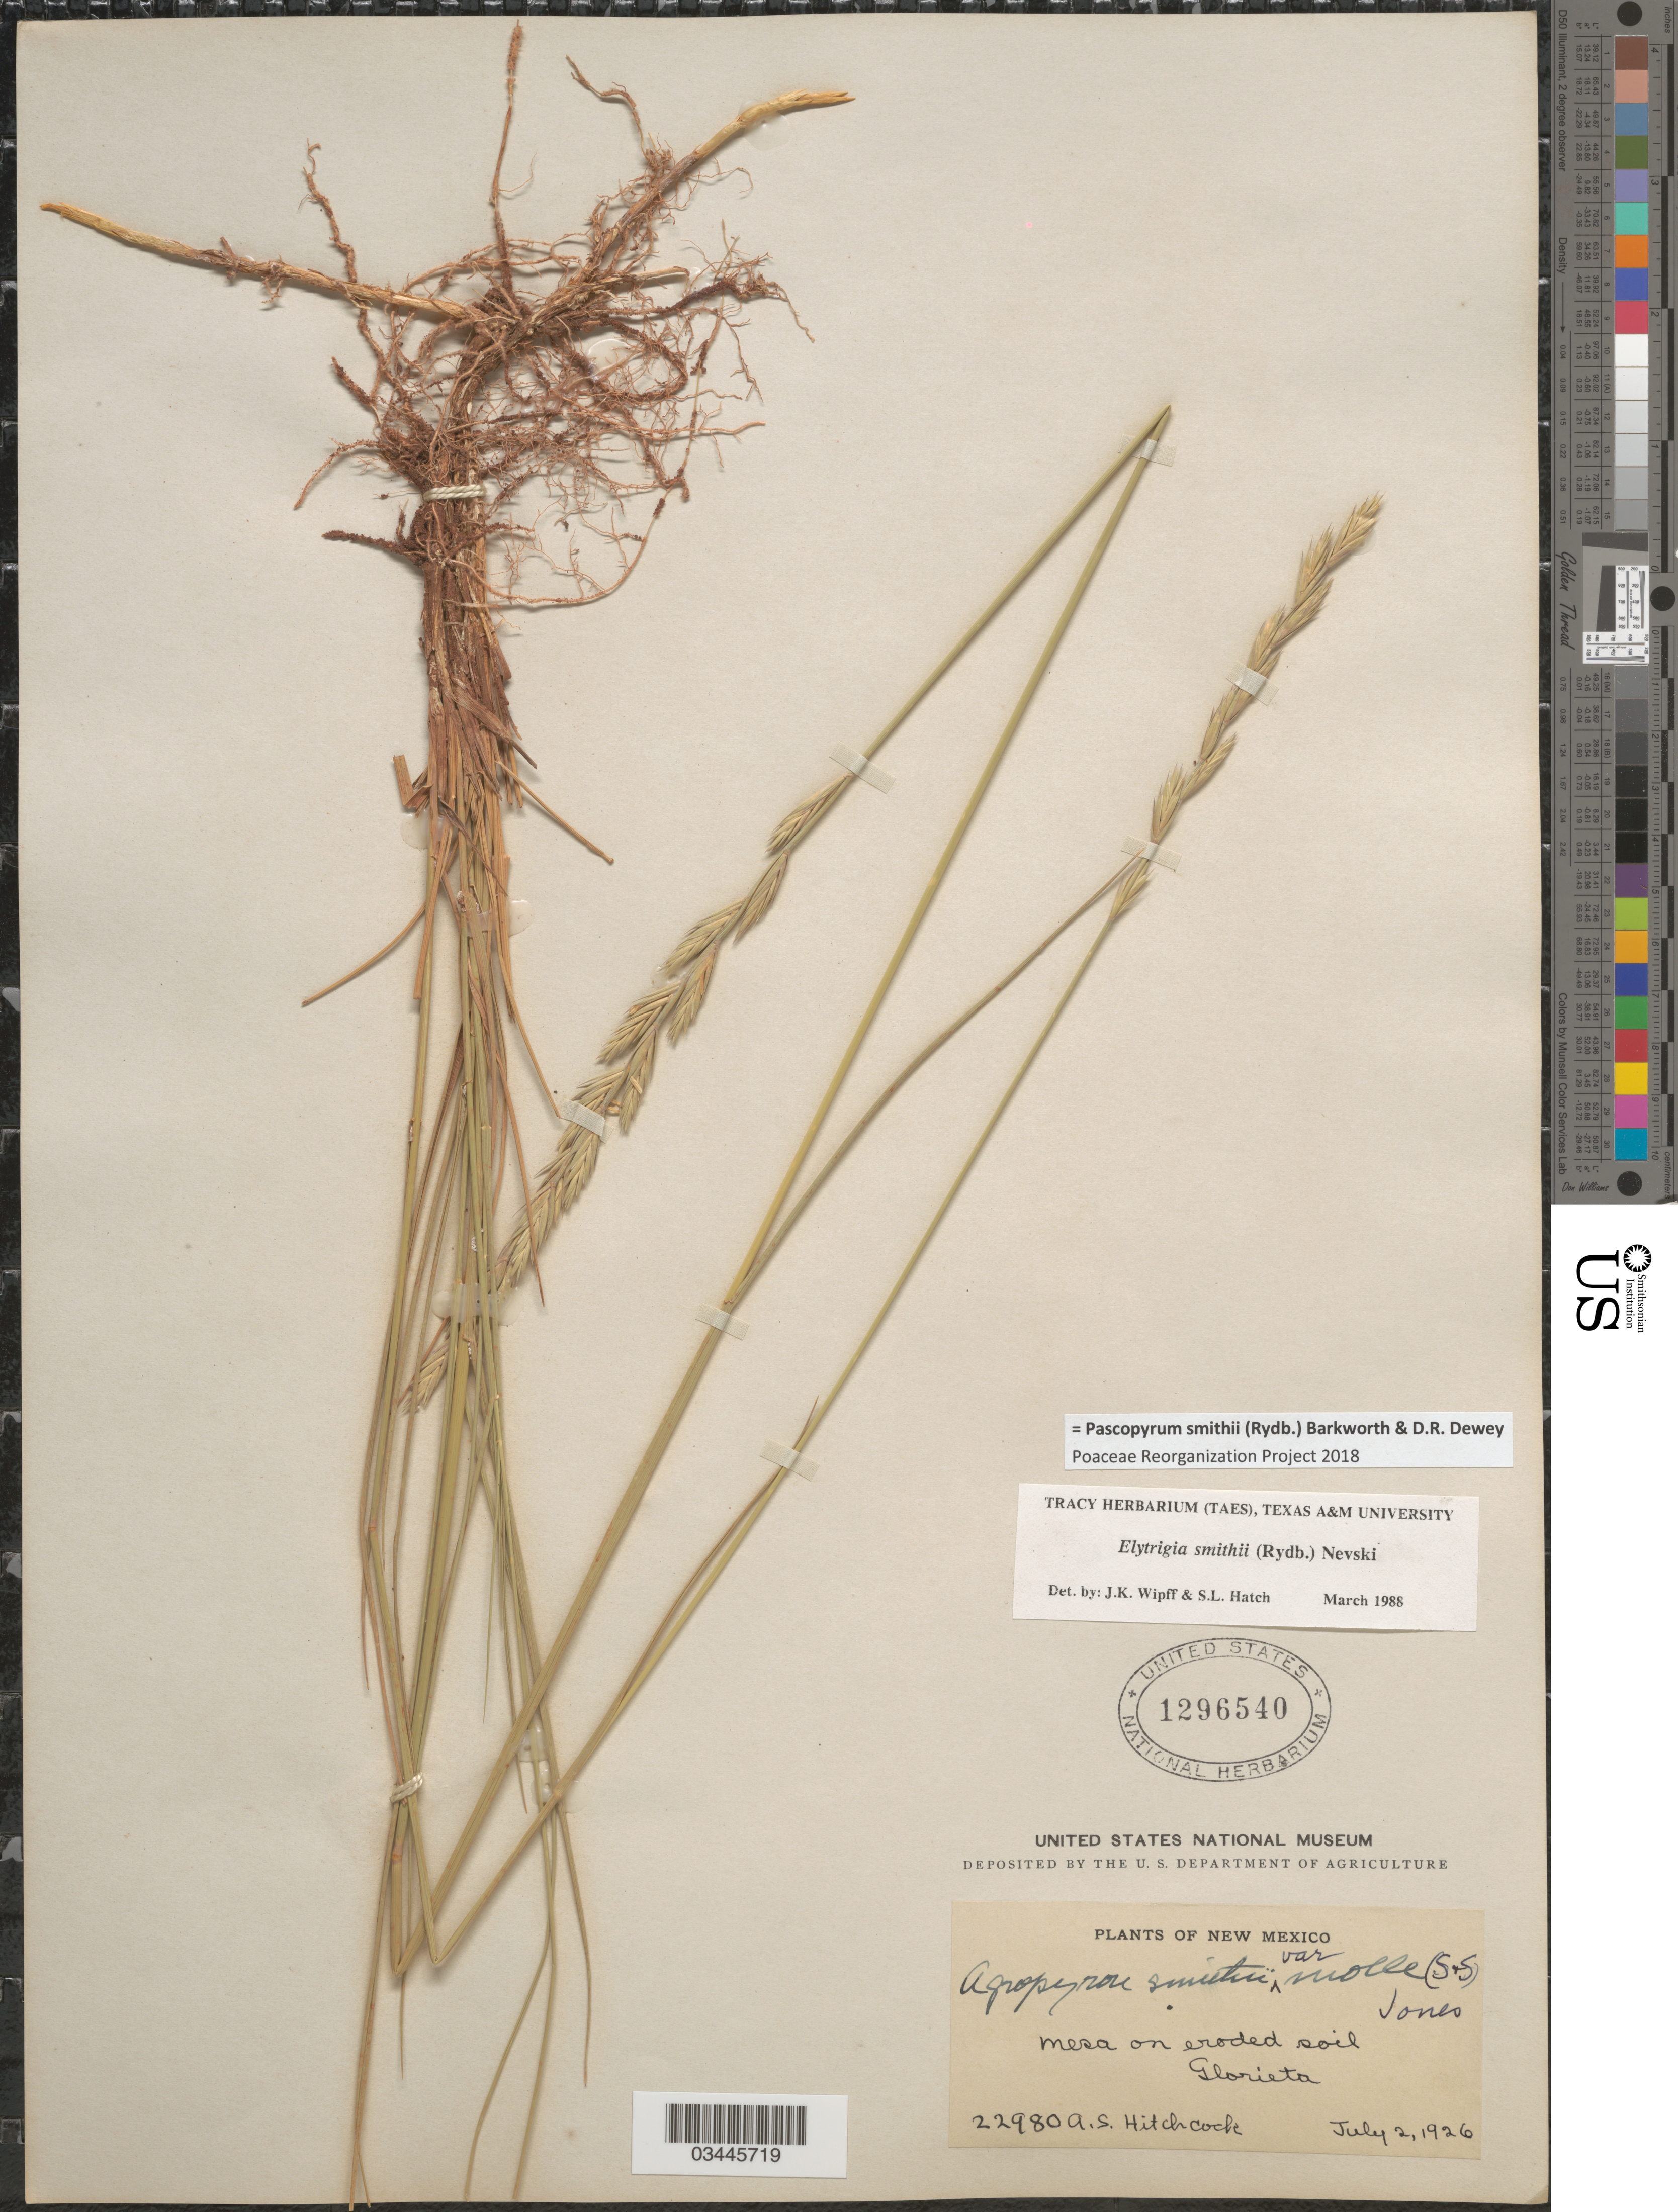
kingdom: Plantae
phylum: Tracheophyta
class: Liliopsida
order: Poales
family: Poaceae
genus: Pascopyrum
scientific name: Pascopyrum smithii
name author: (Rydb.) Barkworth & Dewey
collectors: A. S. Hitchcock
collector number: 22980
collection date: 1926-07-02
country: United States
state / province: New Mexico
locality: Glorieta.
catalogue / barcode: US 1296540